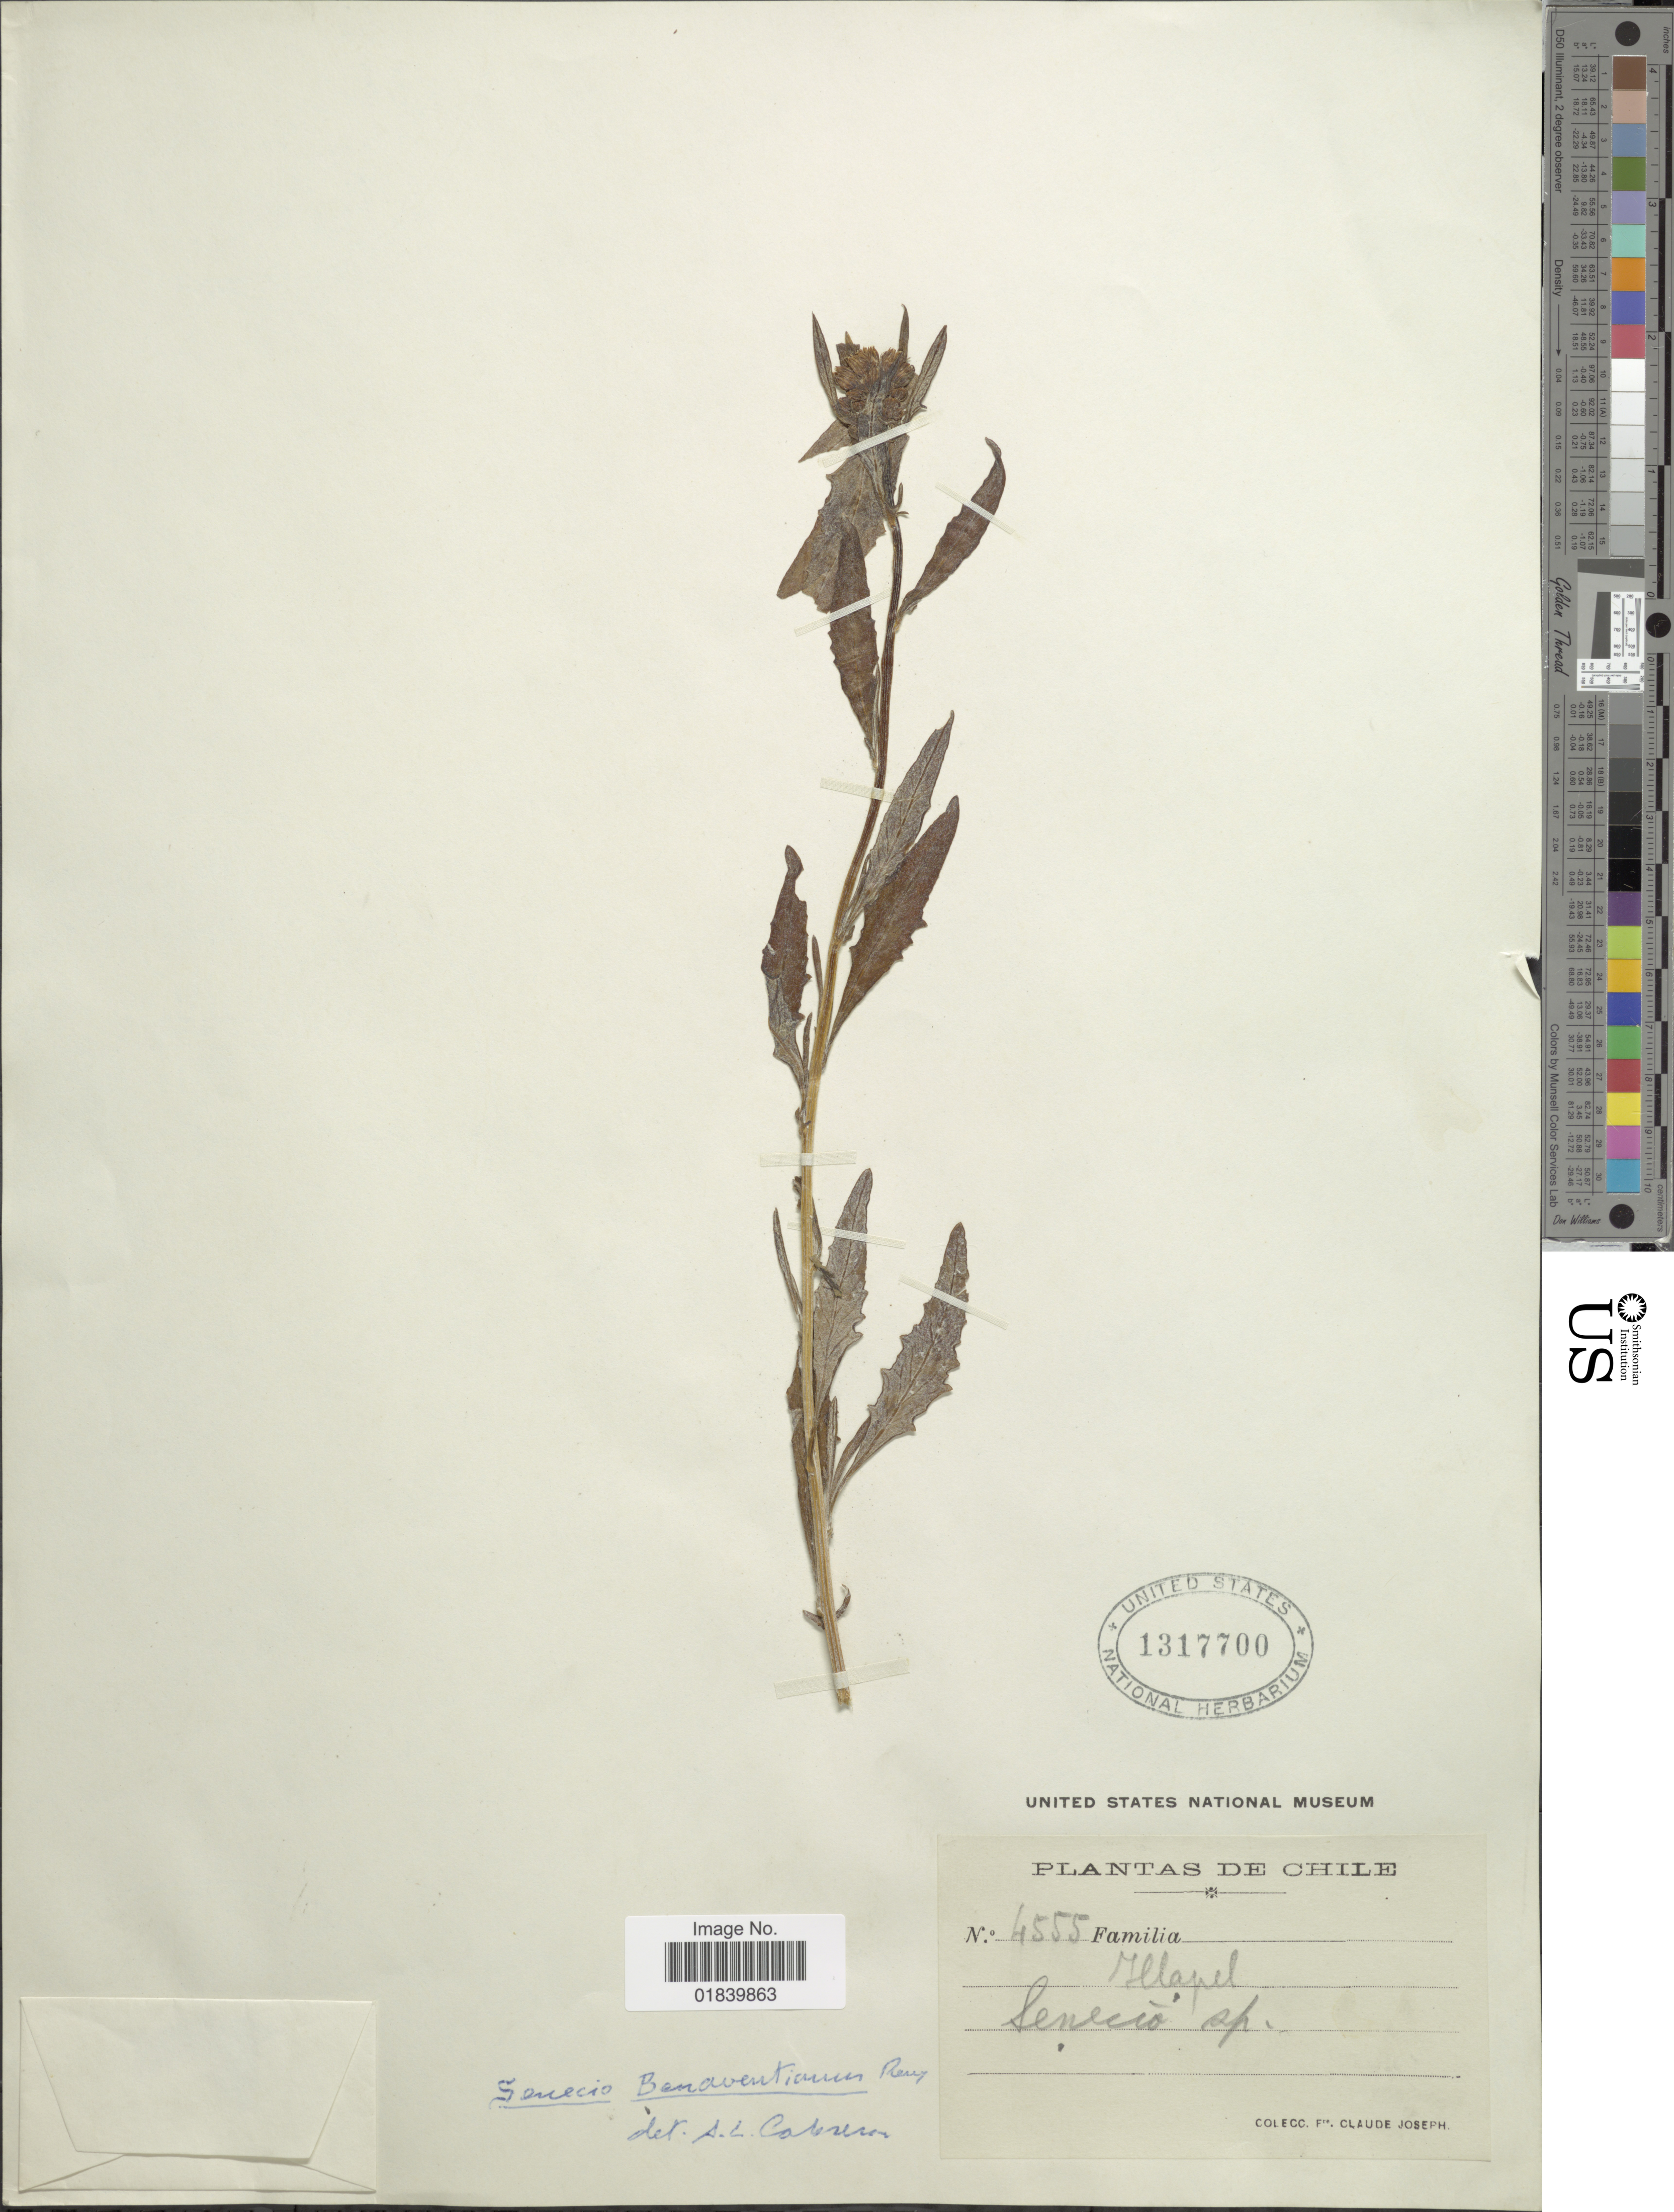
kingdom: Plantae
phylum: Tracheophyta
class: Magnoliopsida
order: Asterales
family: Asteraceae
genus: Senecio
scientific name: Senecio benaventianus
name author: J. Rémy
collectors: Bro. Claude-Joseph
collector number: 4555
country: Chile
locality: Chile, Hlapel.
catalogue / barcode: US 1317700